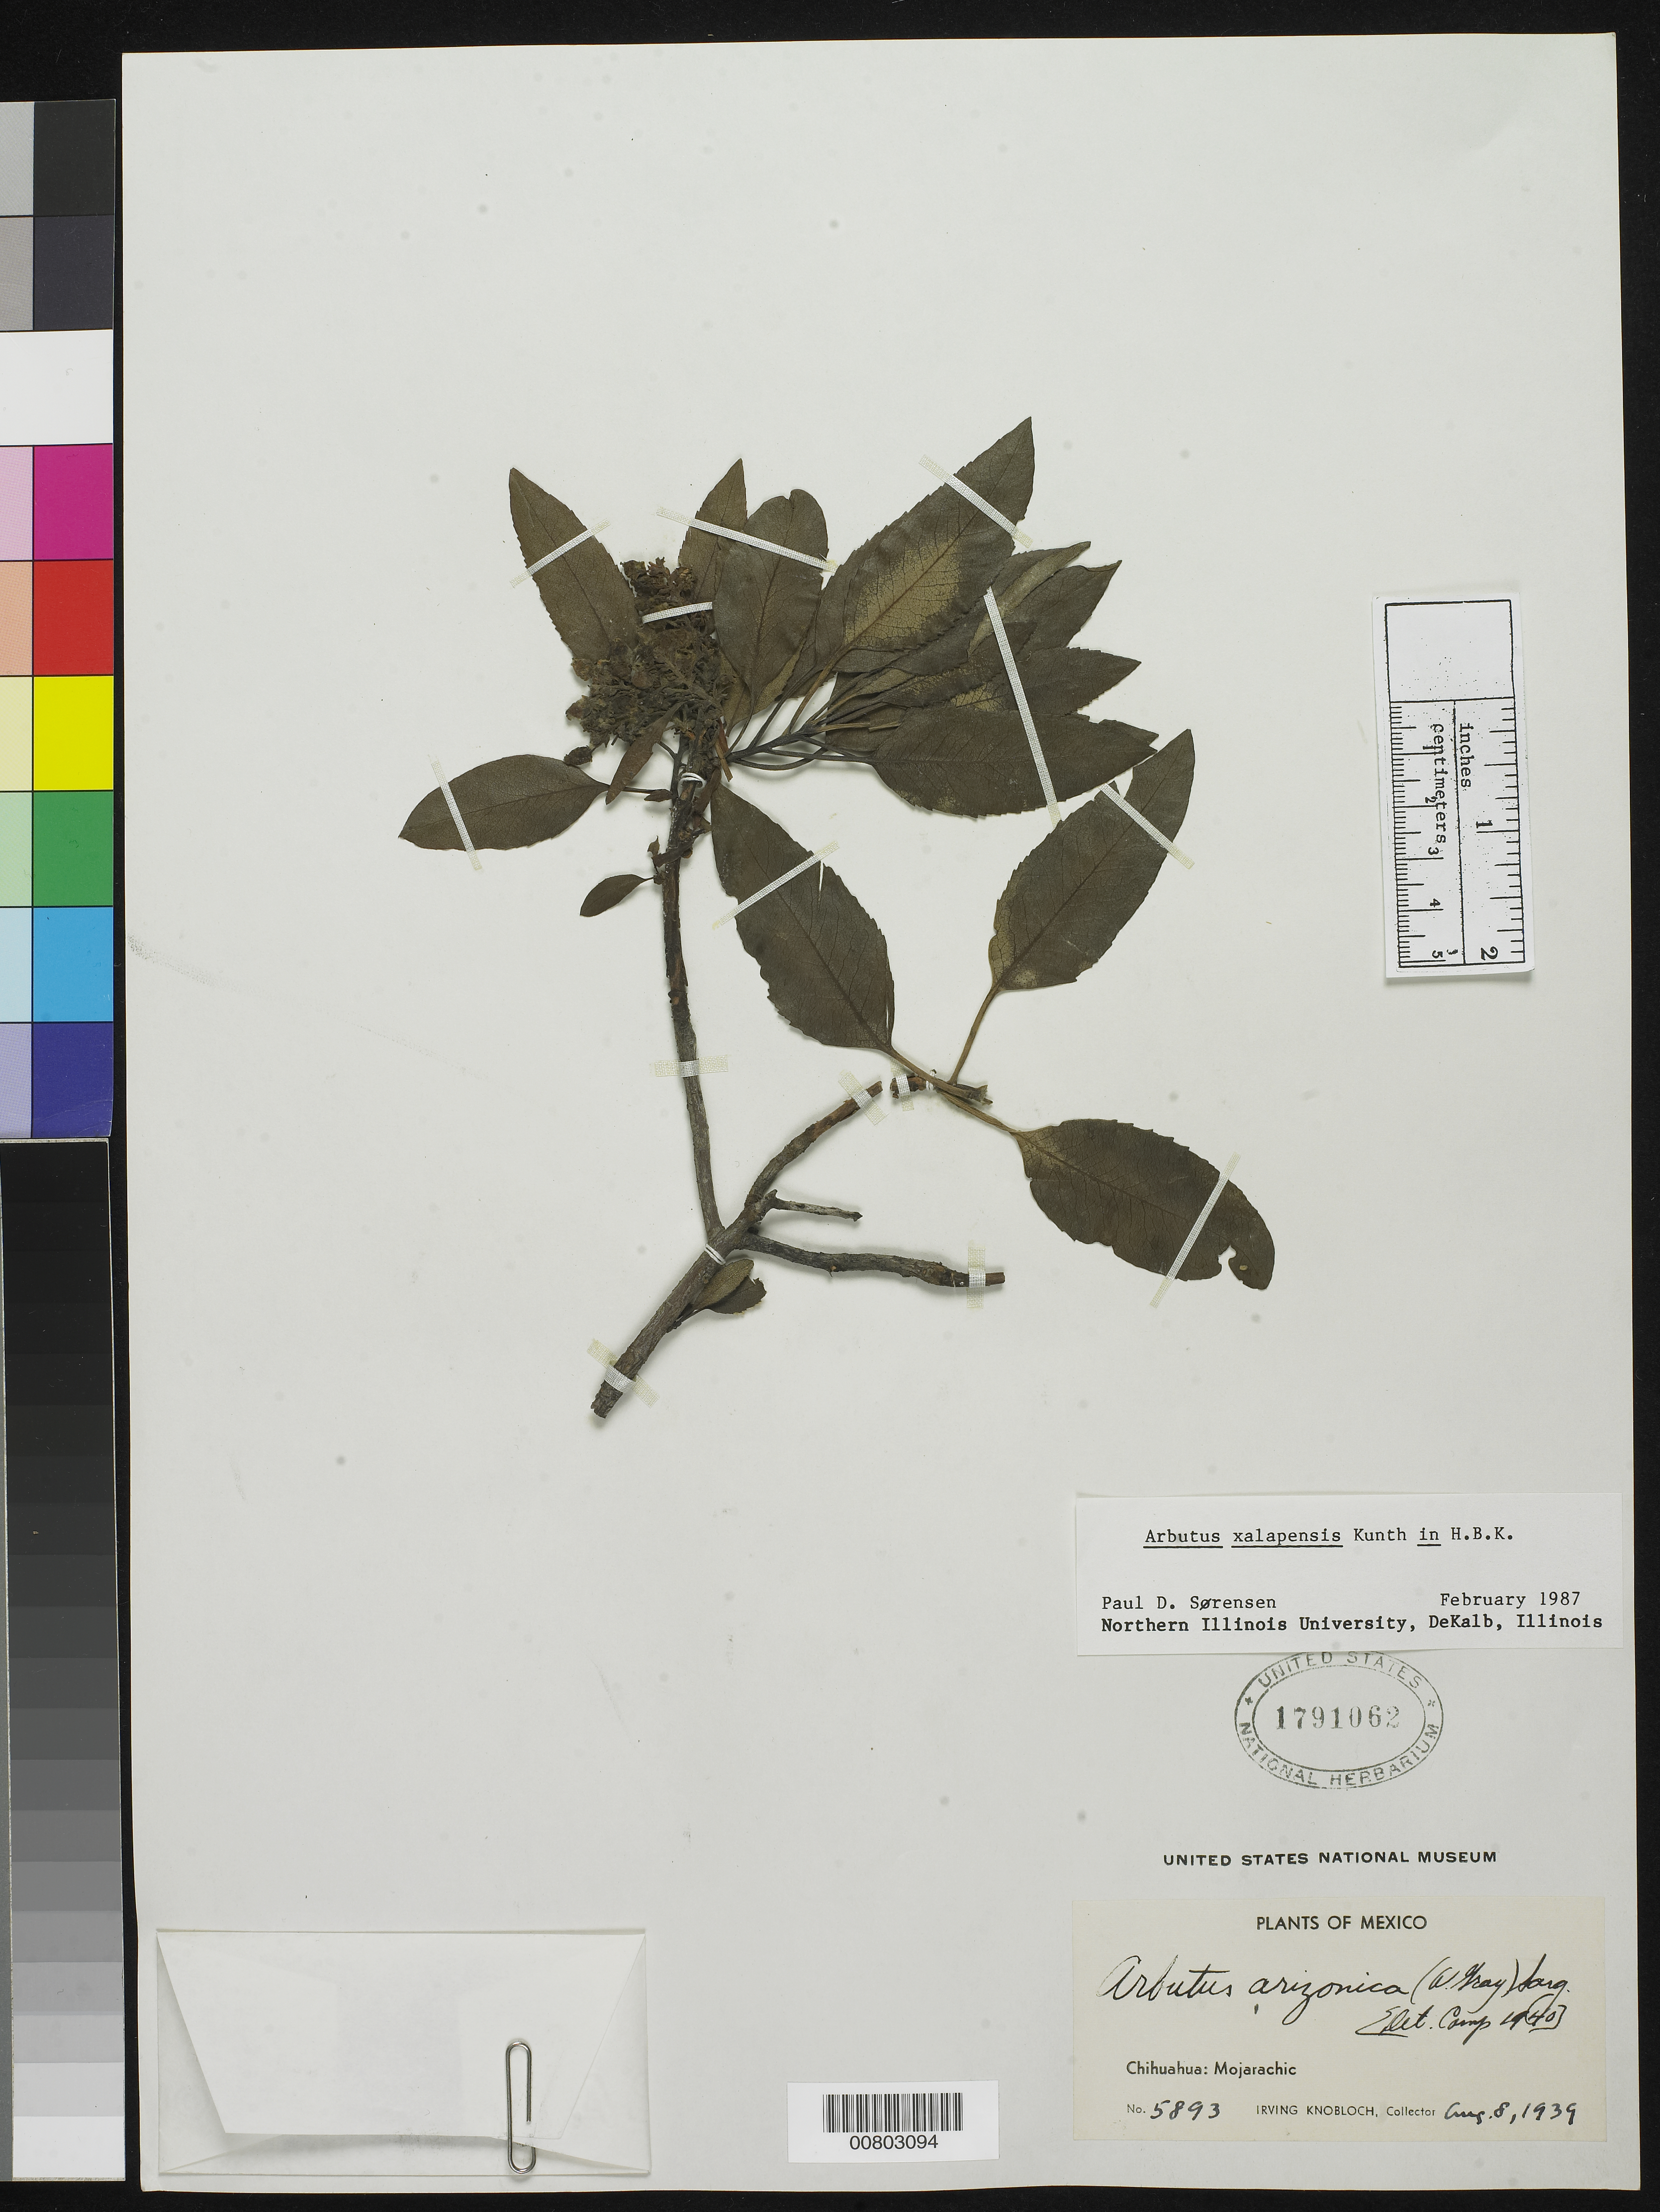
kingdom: Plantae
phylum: Tracheophyta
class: Magnoliopsida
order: Ericales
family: Ericaceae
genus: Arbutus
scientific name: Arbutus xalapensis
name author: Kunth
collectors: I. W. Knobloch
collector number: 5893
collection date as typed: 08 Aug 1939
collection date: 1939-08-08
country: Mexico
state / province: Chihuahua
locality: Mojarachic, Chihuahua.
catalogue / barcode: US 1791062